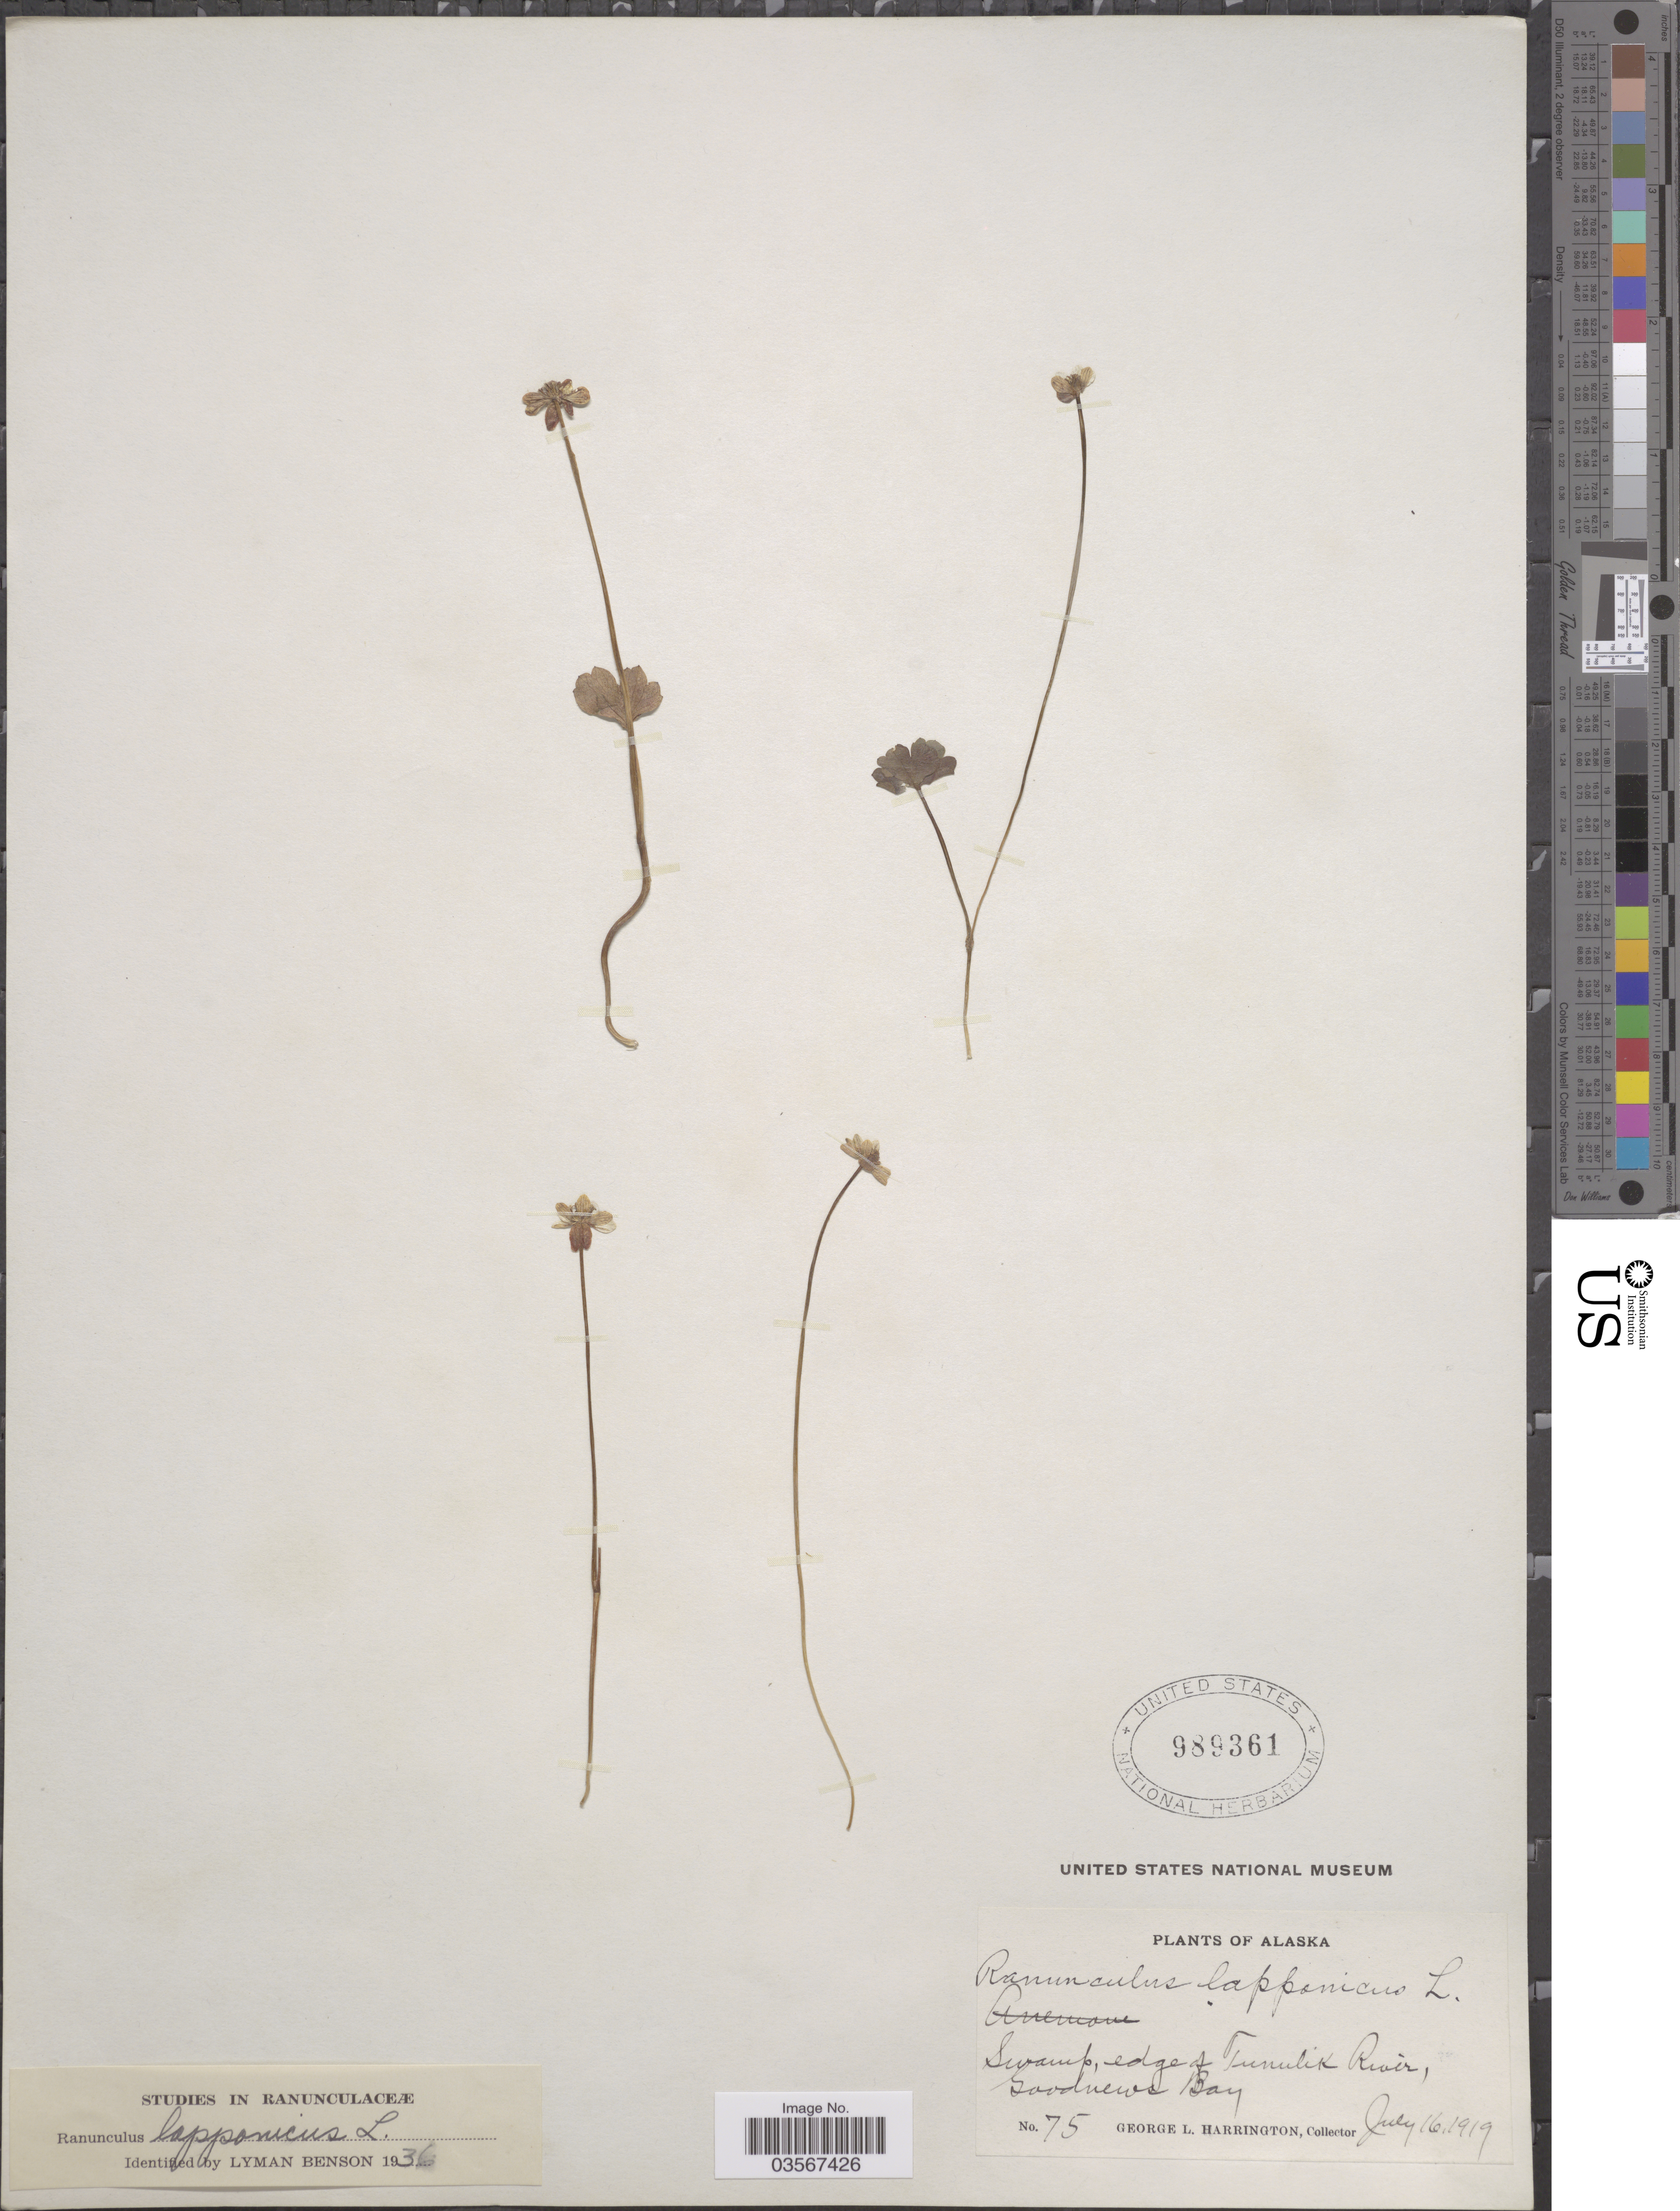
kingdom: Plantae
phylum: Tracheophyta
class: Magnoliopsida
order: Ranunculales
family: Ranunculaceae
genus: Ranunculus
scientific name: Ranunculus lapponicus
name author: L.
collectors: G. Harrington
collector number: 75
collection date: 1919-07-16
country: United States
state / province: Alaska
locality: Swamp, edge of Tunulik River, Goodnews Bay.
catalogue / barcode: US 989361